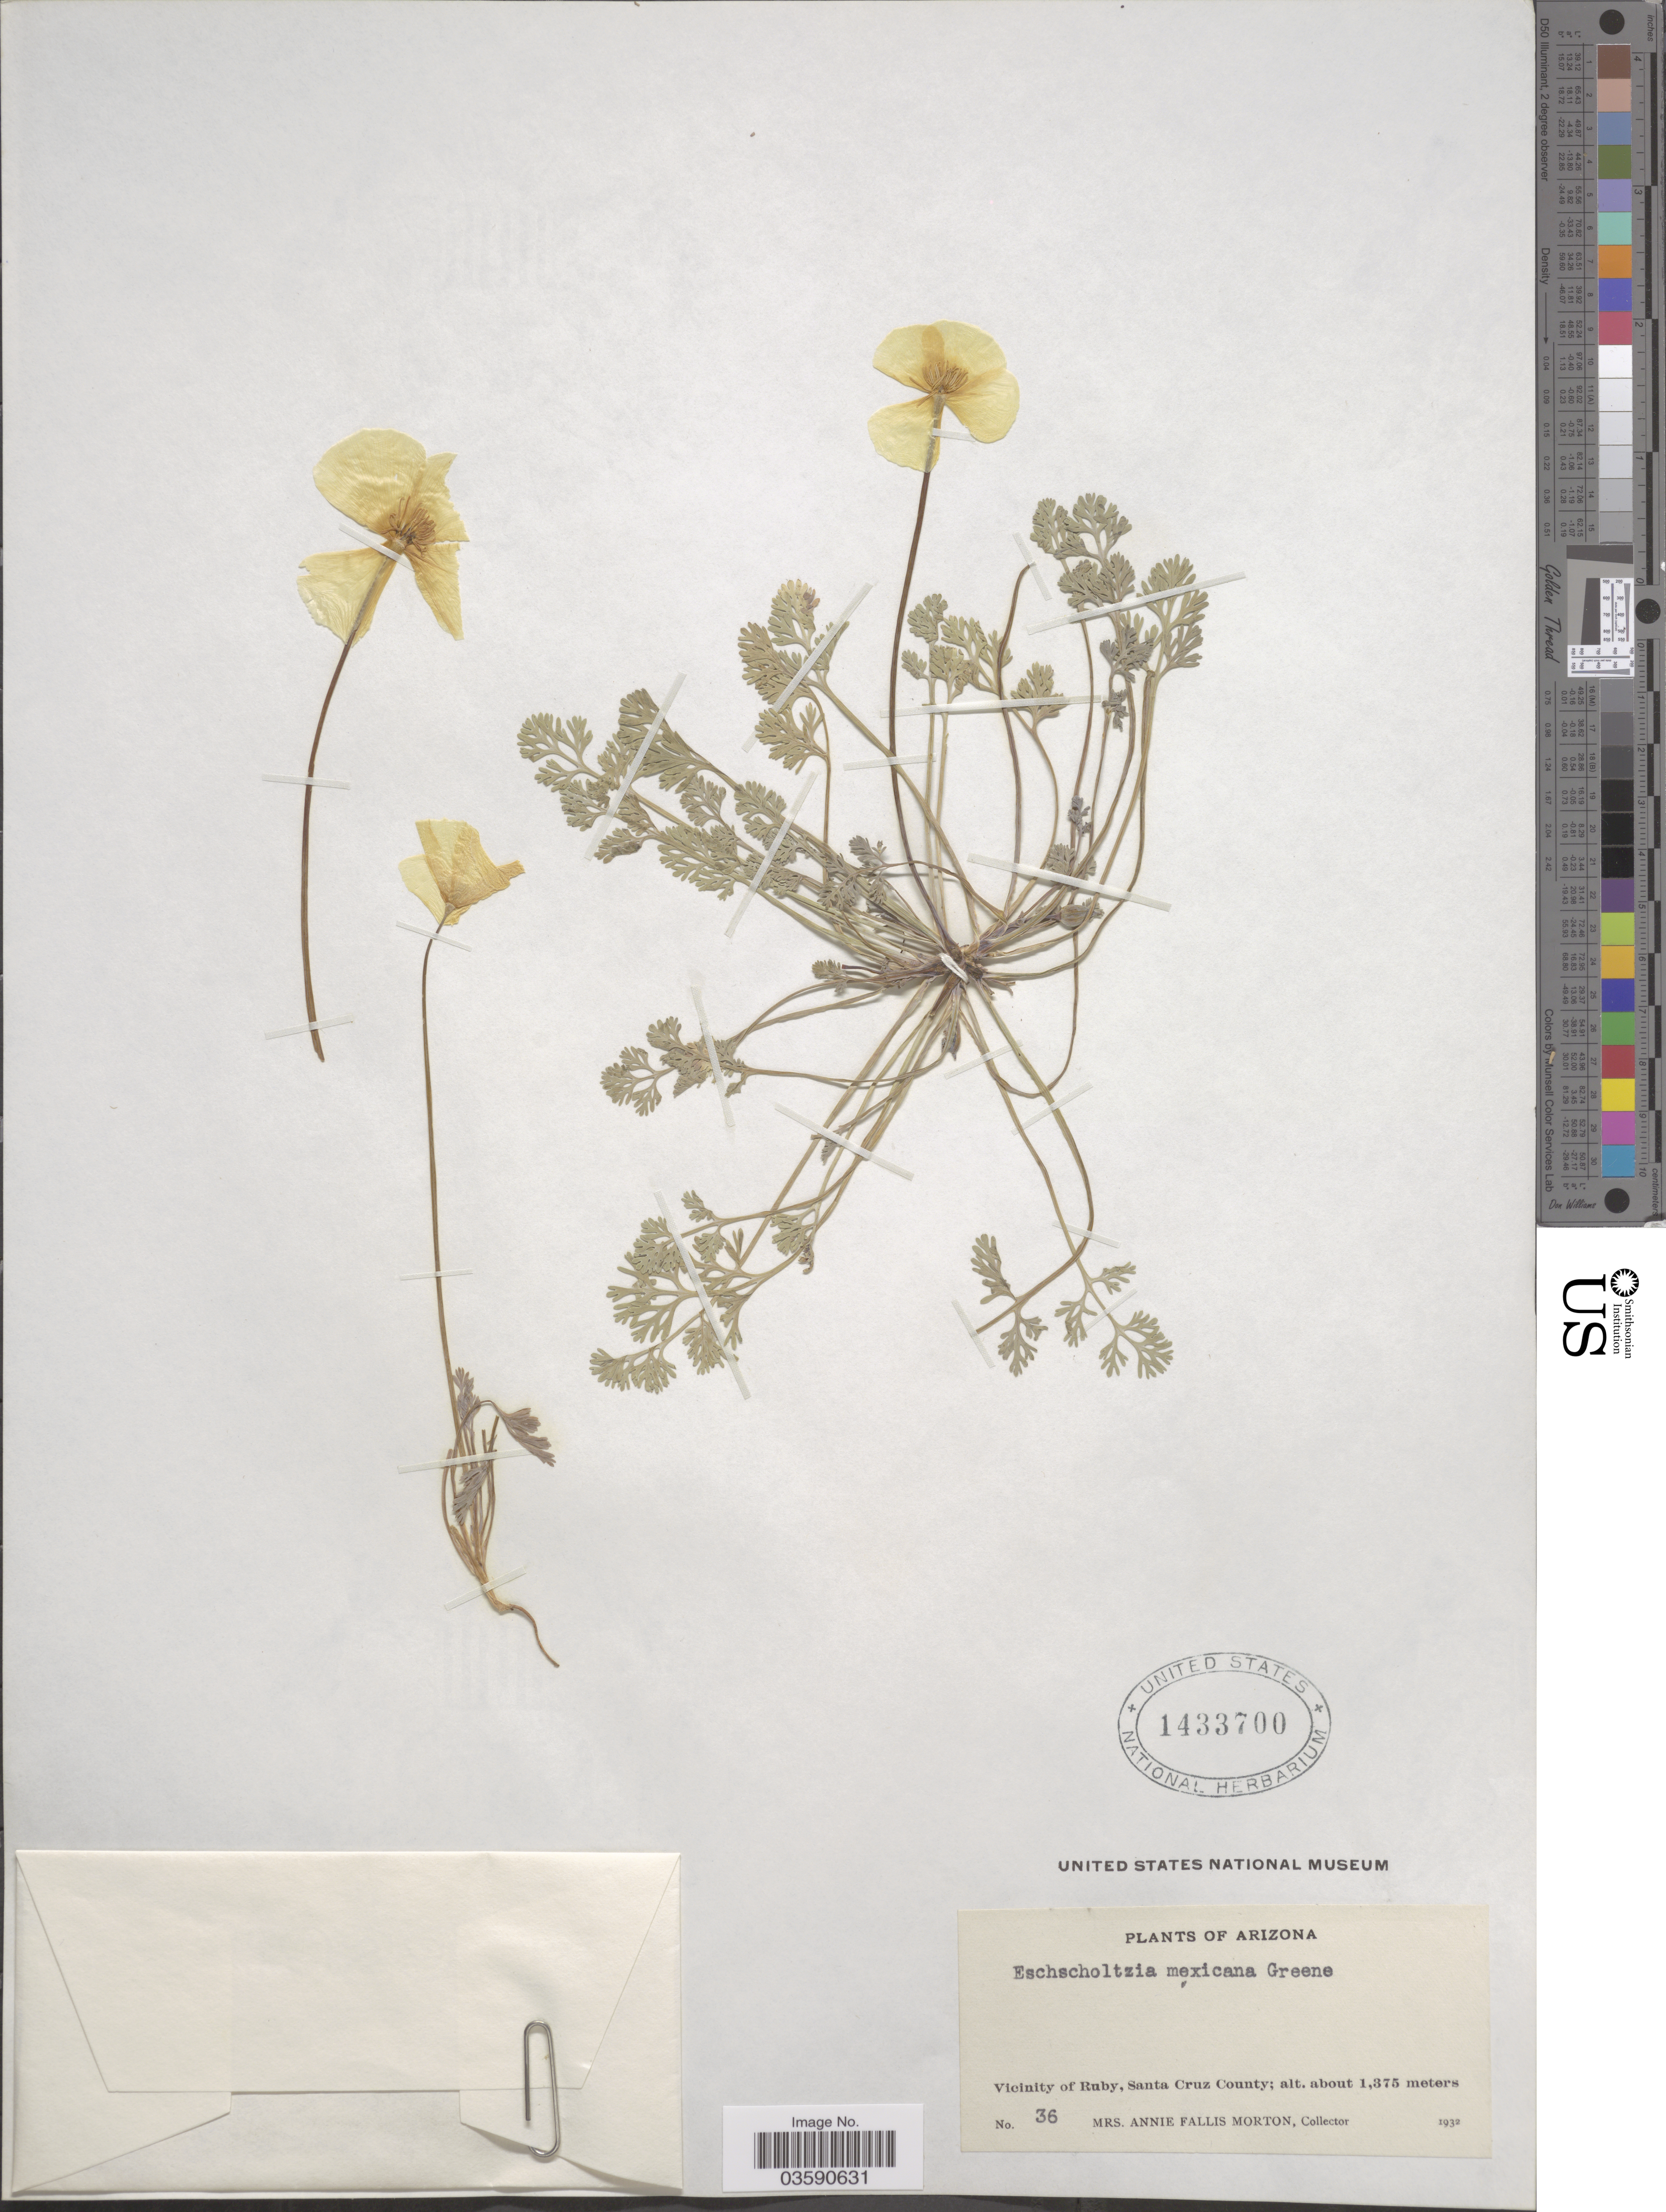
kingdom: Plantae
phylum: Tracheophyta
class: Magnoliopsida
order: Ranunculales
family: Papaveraceae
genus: Eschscholzia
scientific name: Eschscholzia mexicana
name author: Greene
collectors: A. F. Morton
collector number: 36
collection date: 1932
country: United States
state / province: Arizona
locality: Vicinity of Ruby, Santa Cruz County.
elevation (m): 1375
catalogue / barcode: US 1433700